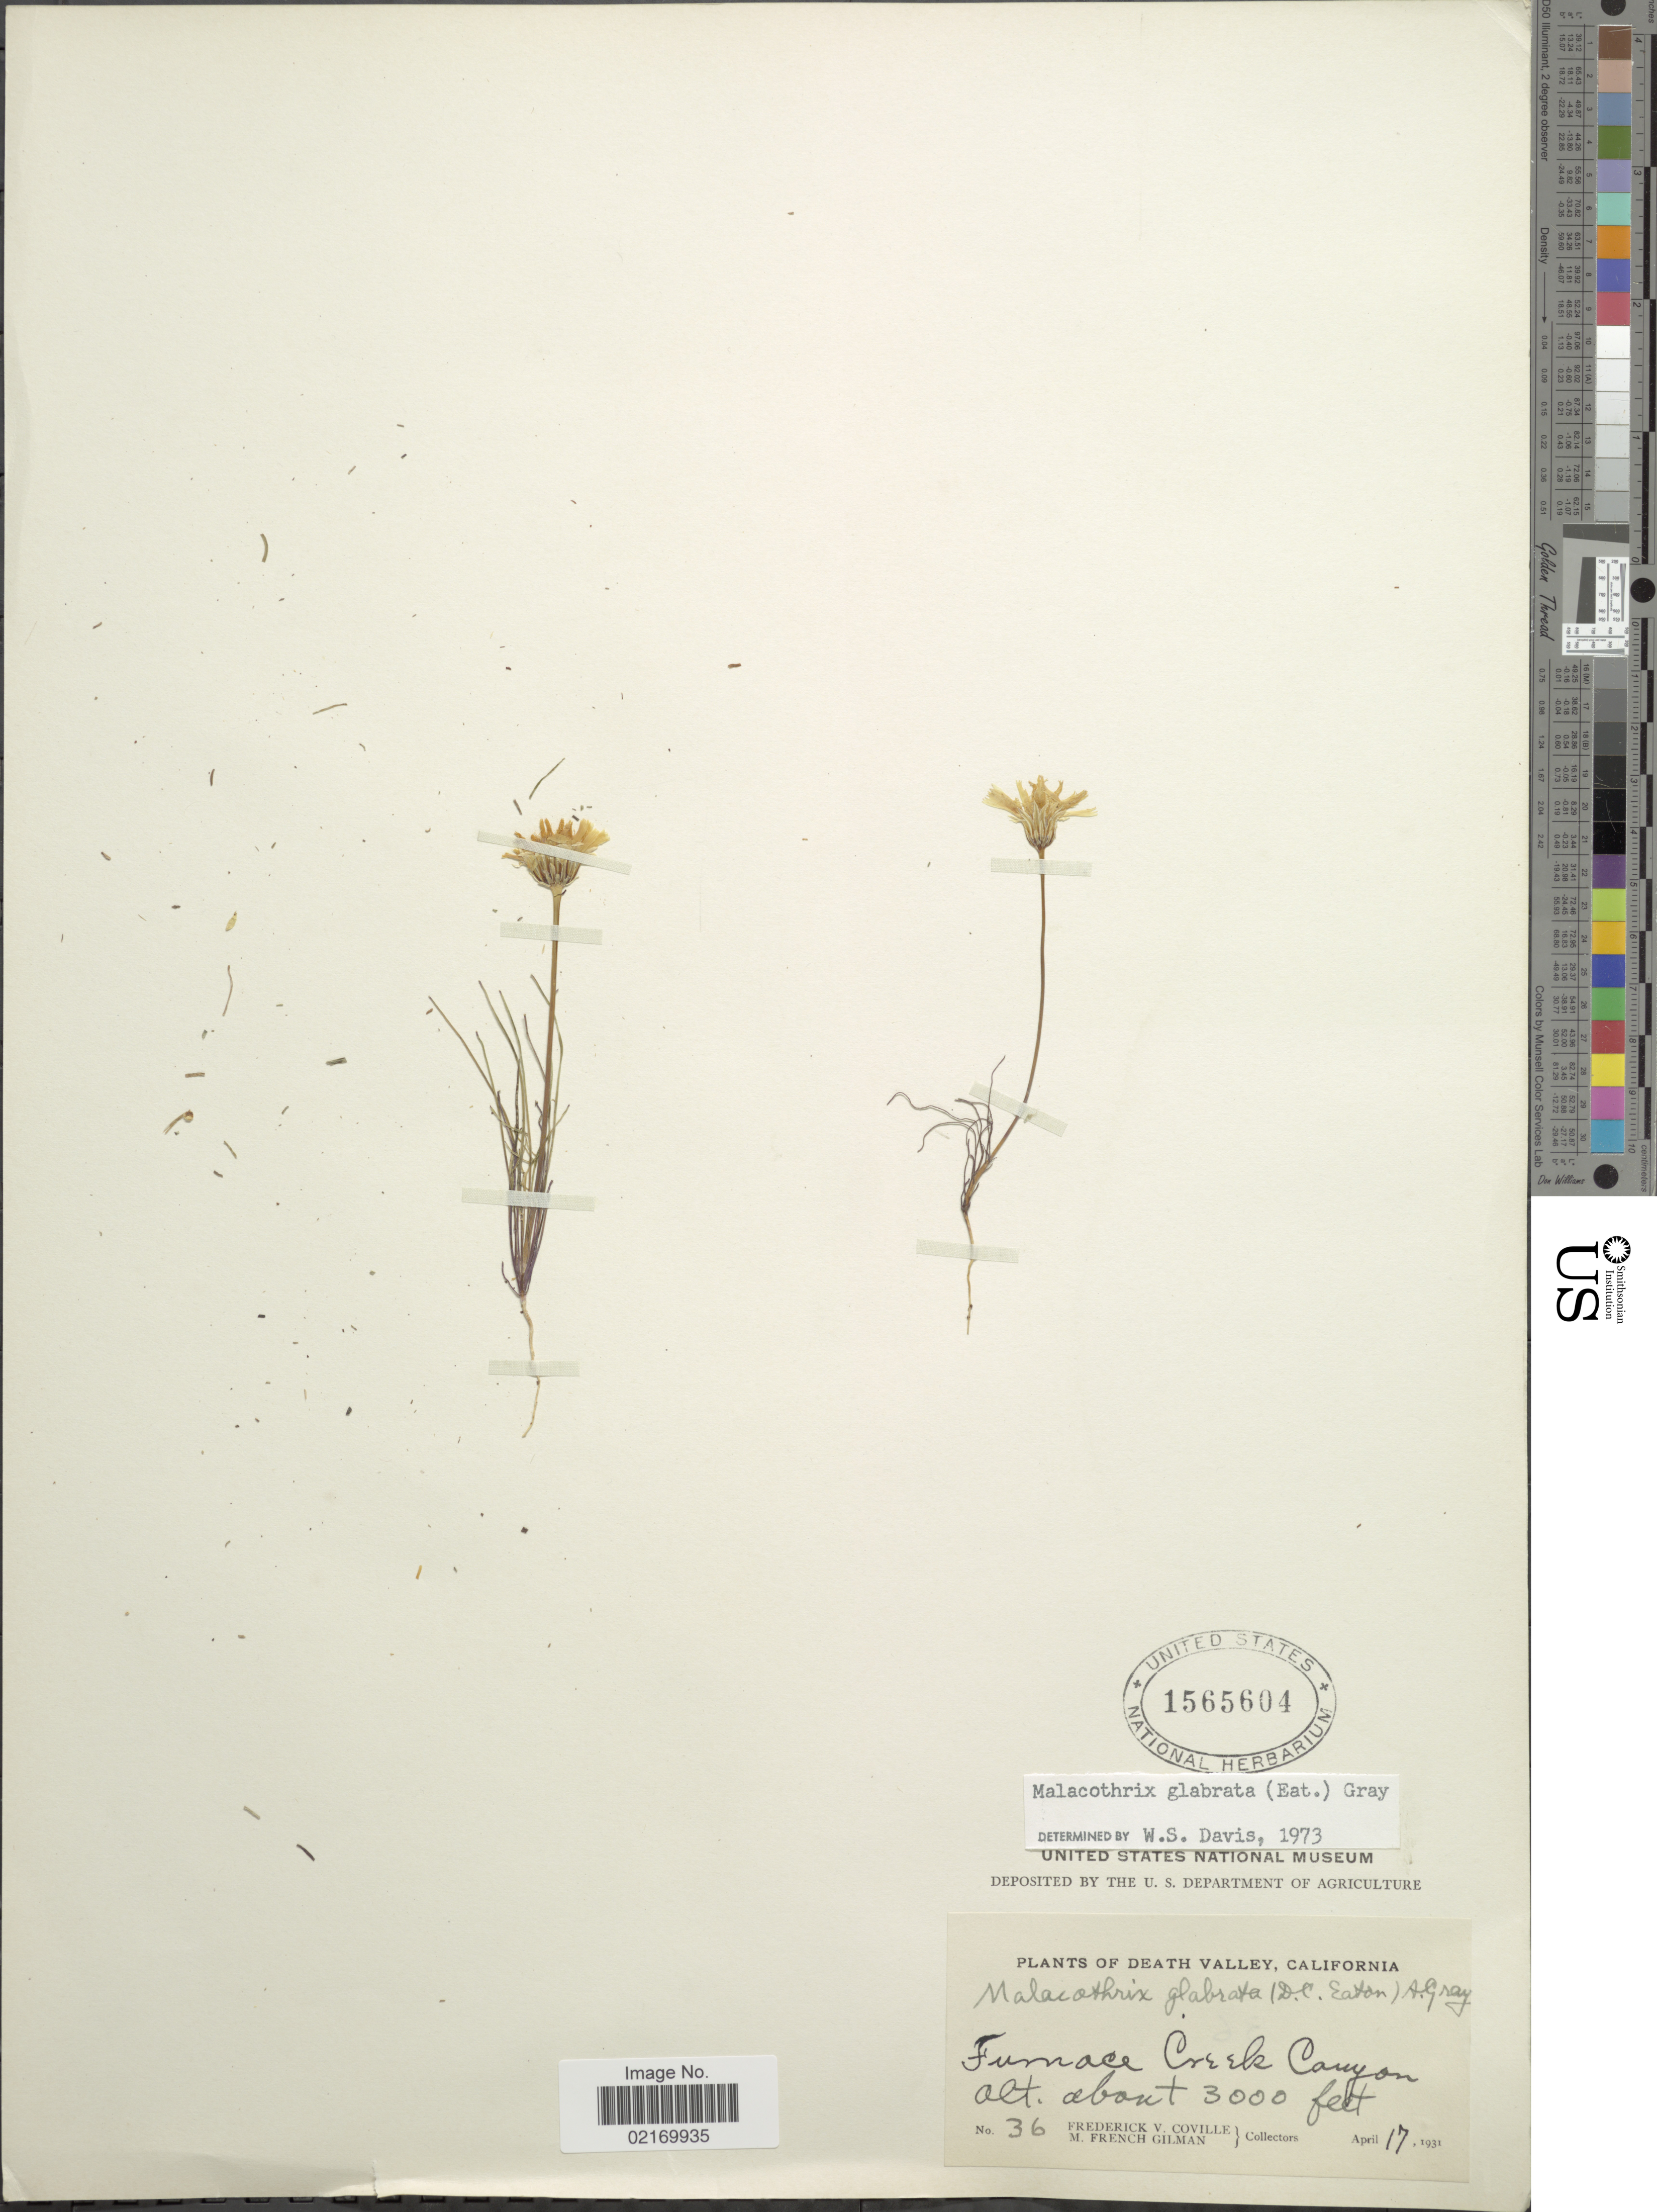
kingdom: Plantae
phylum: Tracheophyta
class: Magnoliopsida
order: Asterales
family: Asteraceae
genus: Malacothrix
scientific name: Malacothrix glabrata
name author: (A. Gray ex D.C. Eaton) A. Gray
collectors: F. V. Coville & M. F. Gilman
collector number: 36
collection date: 1931-04-17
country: United States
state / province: California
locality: Death Valley, Furnace Creek Canyon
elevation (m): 914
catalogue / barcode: US 1565604